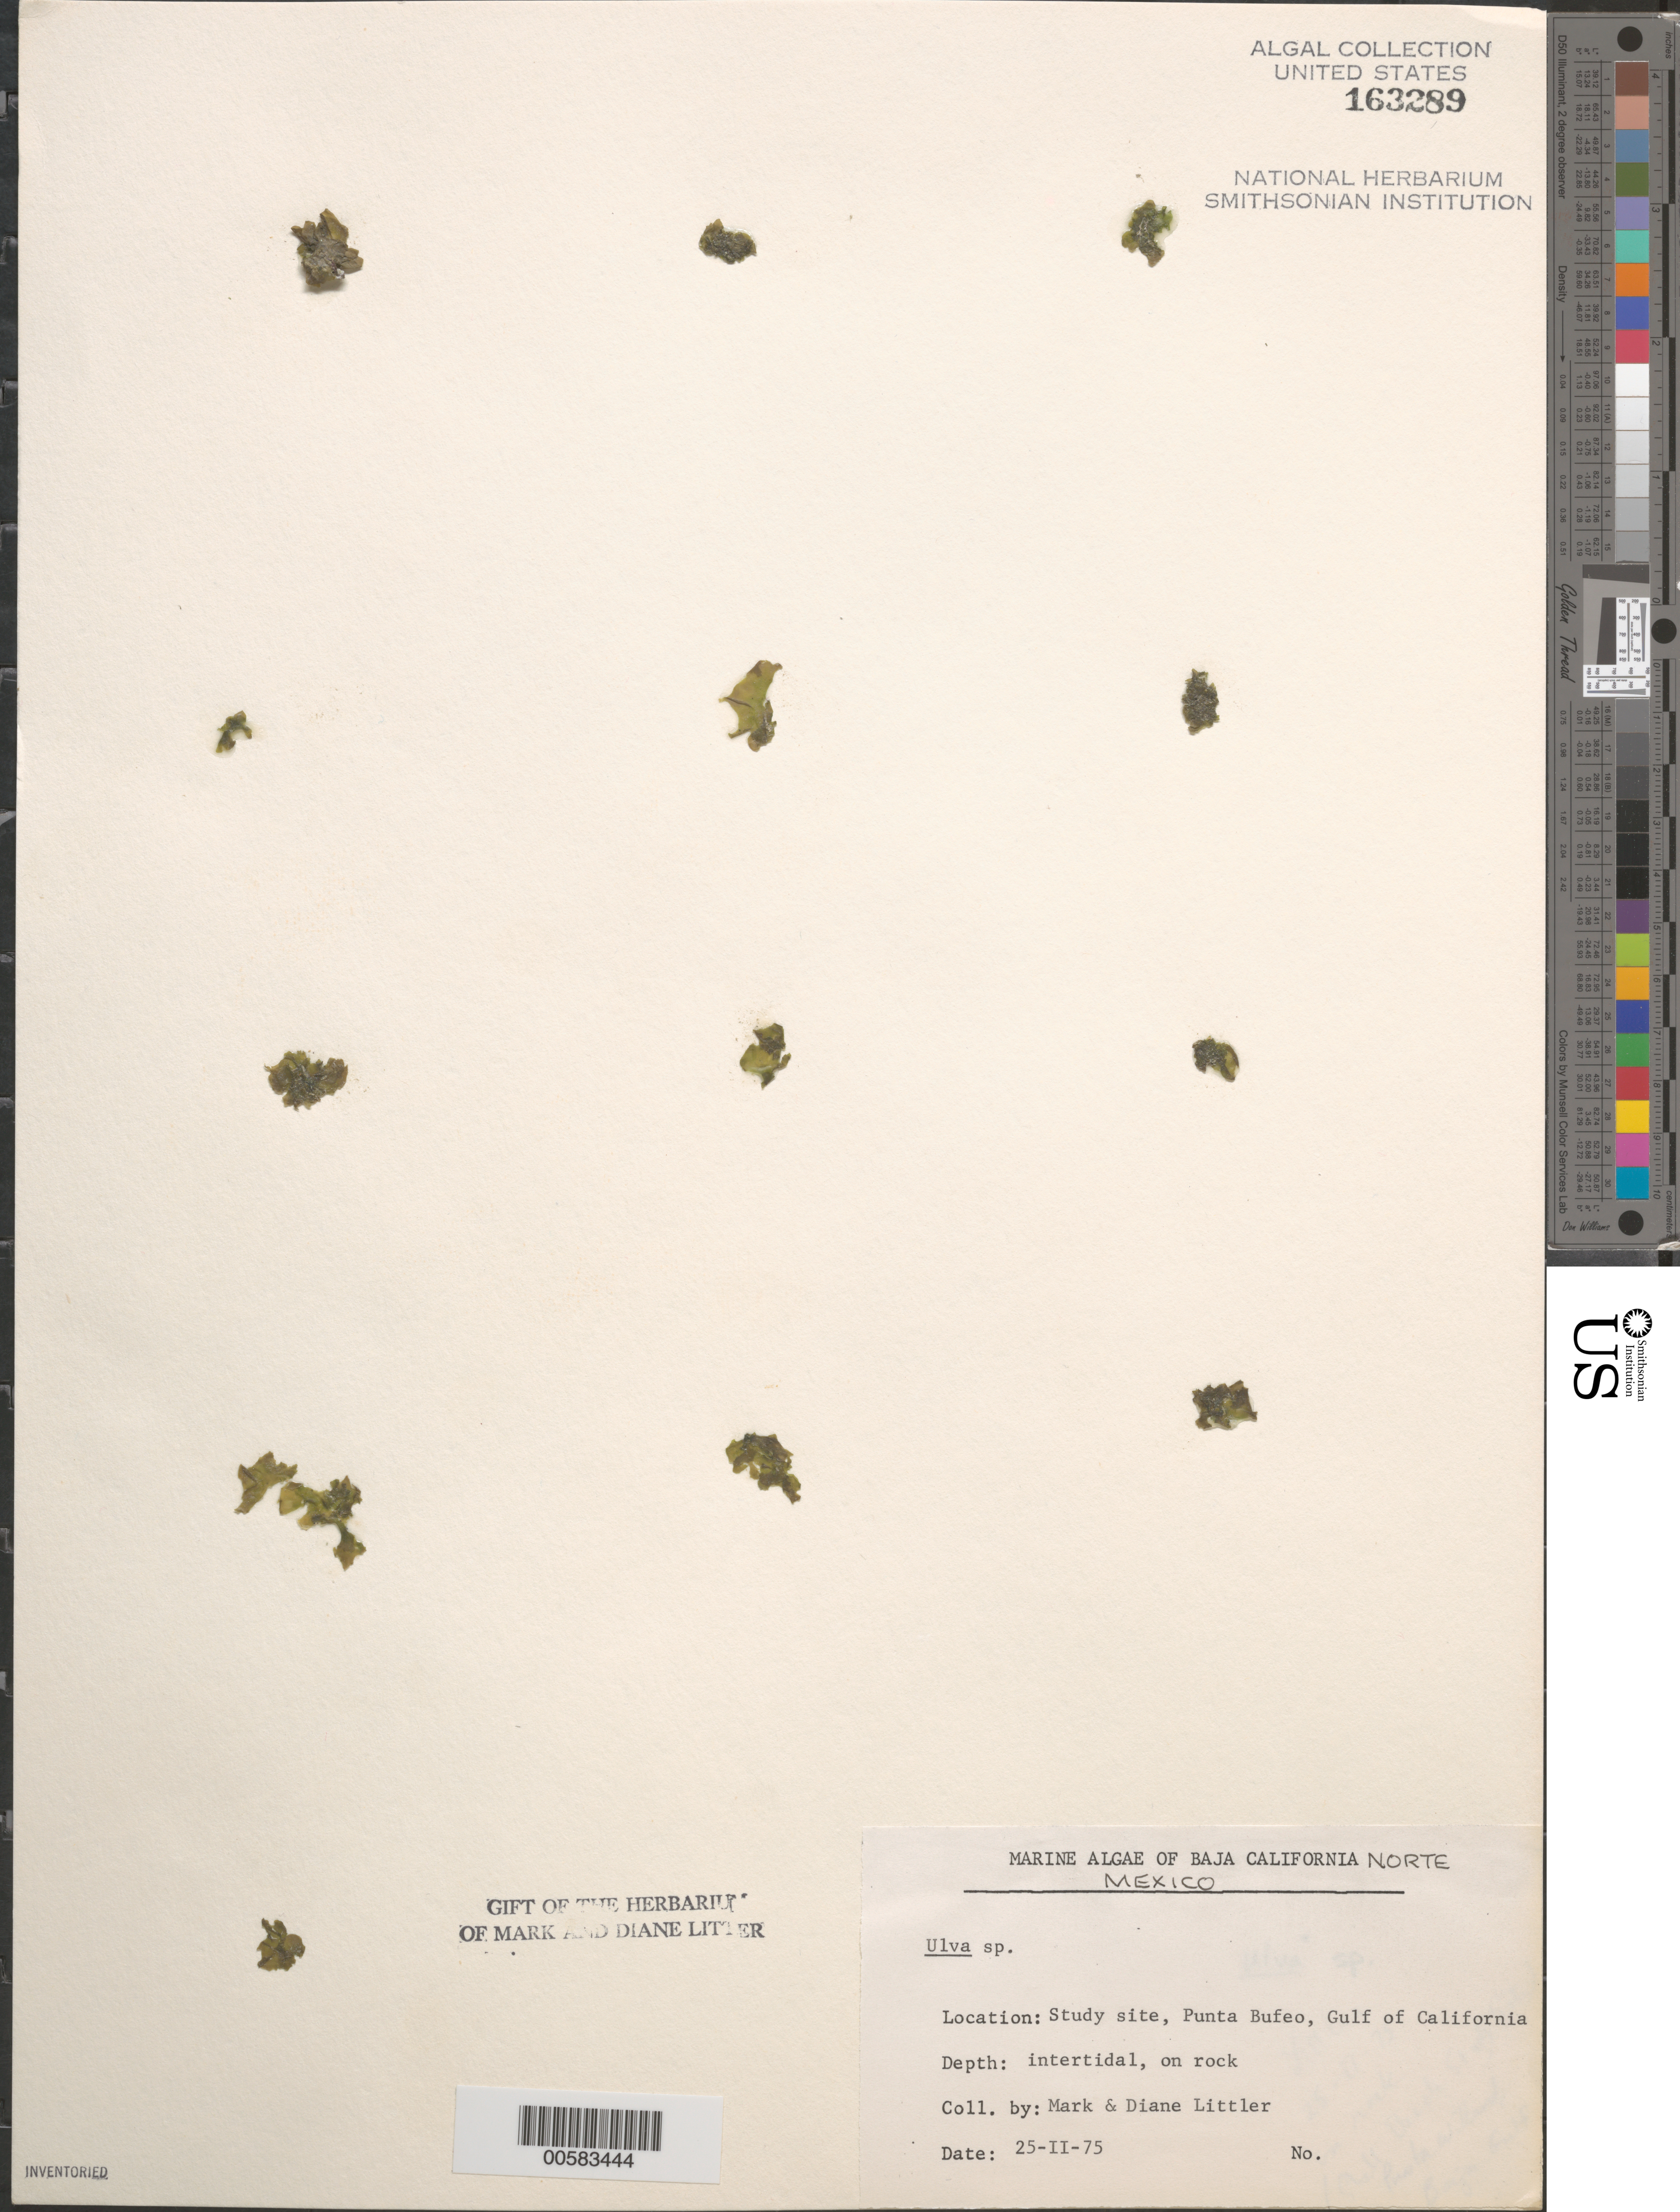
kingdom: Plantae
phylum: Chlorophyta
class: Ulvophyceae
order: Ulvales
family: Ulvaceae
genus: Ulva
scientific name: Ulva sp.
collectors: M. M. Littler & D. S. Littler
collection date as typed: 24 Feb 1975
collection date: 1975-02-24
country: Mexico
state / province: Baja California Norte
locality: Punta Bufeo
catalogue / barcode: US 163289